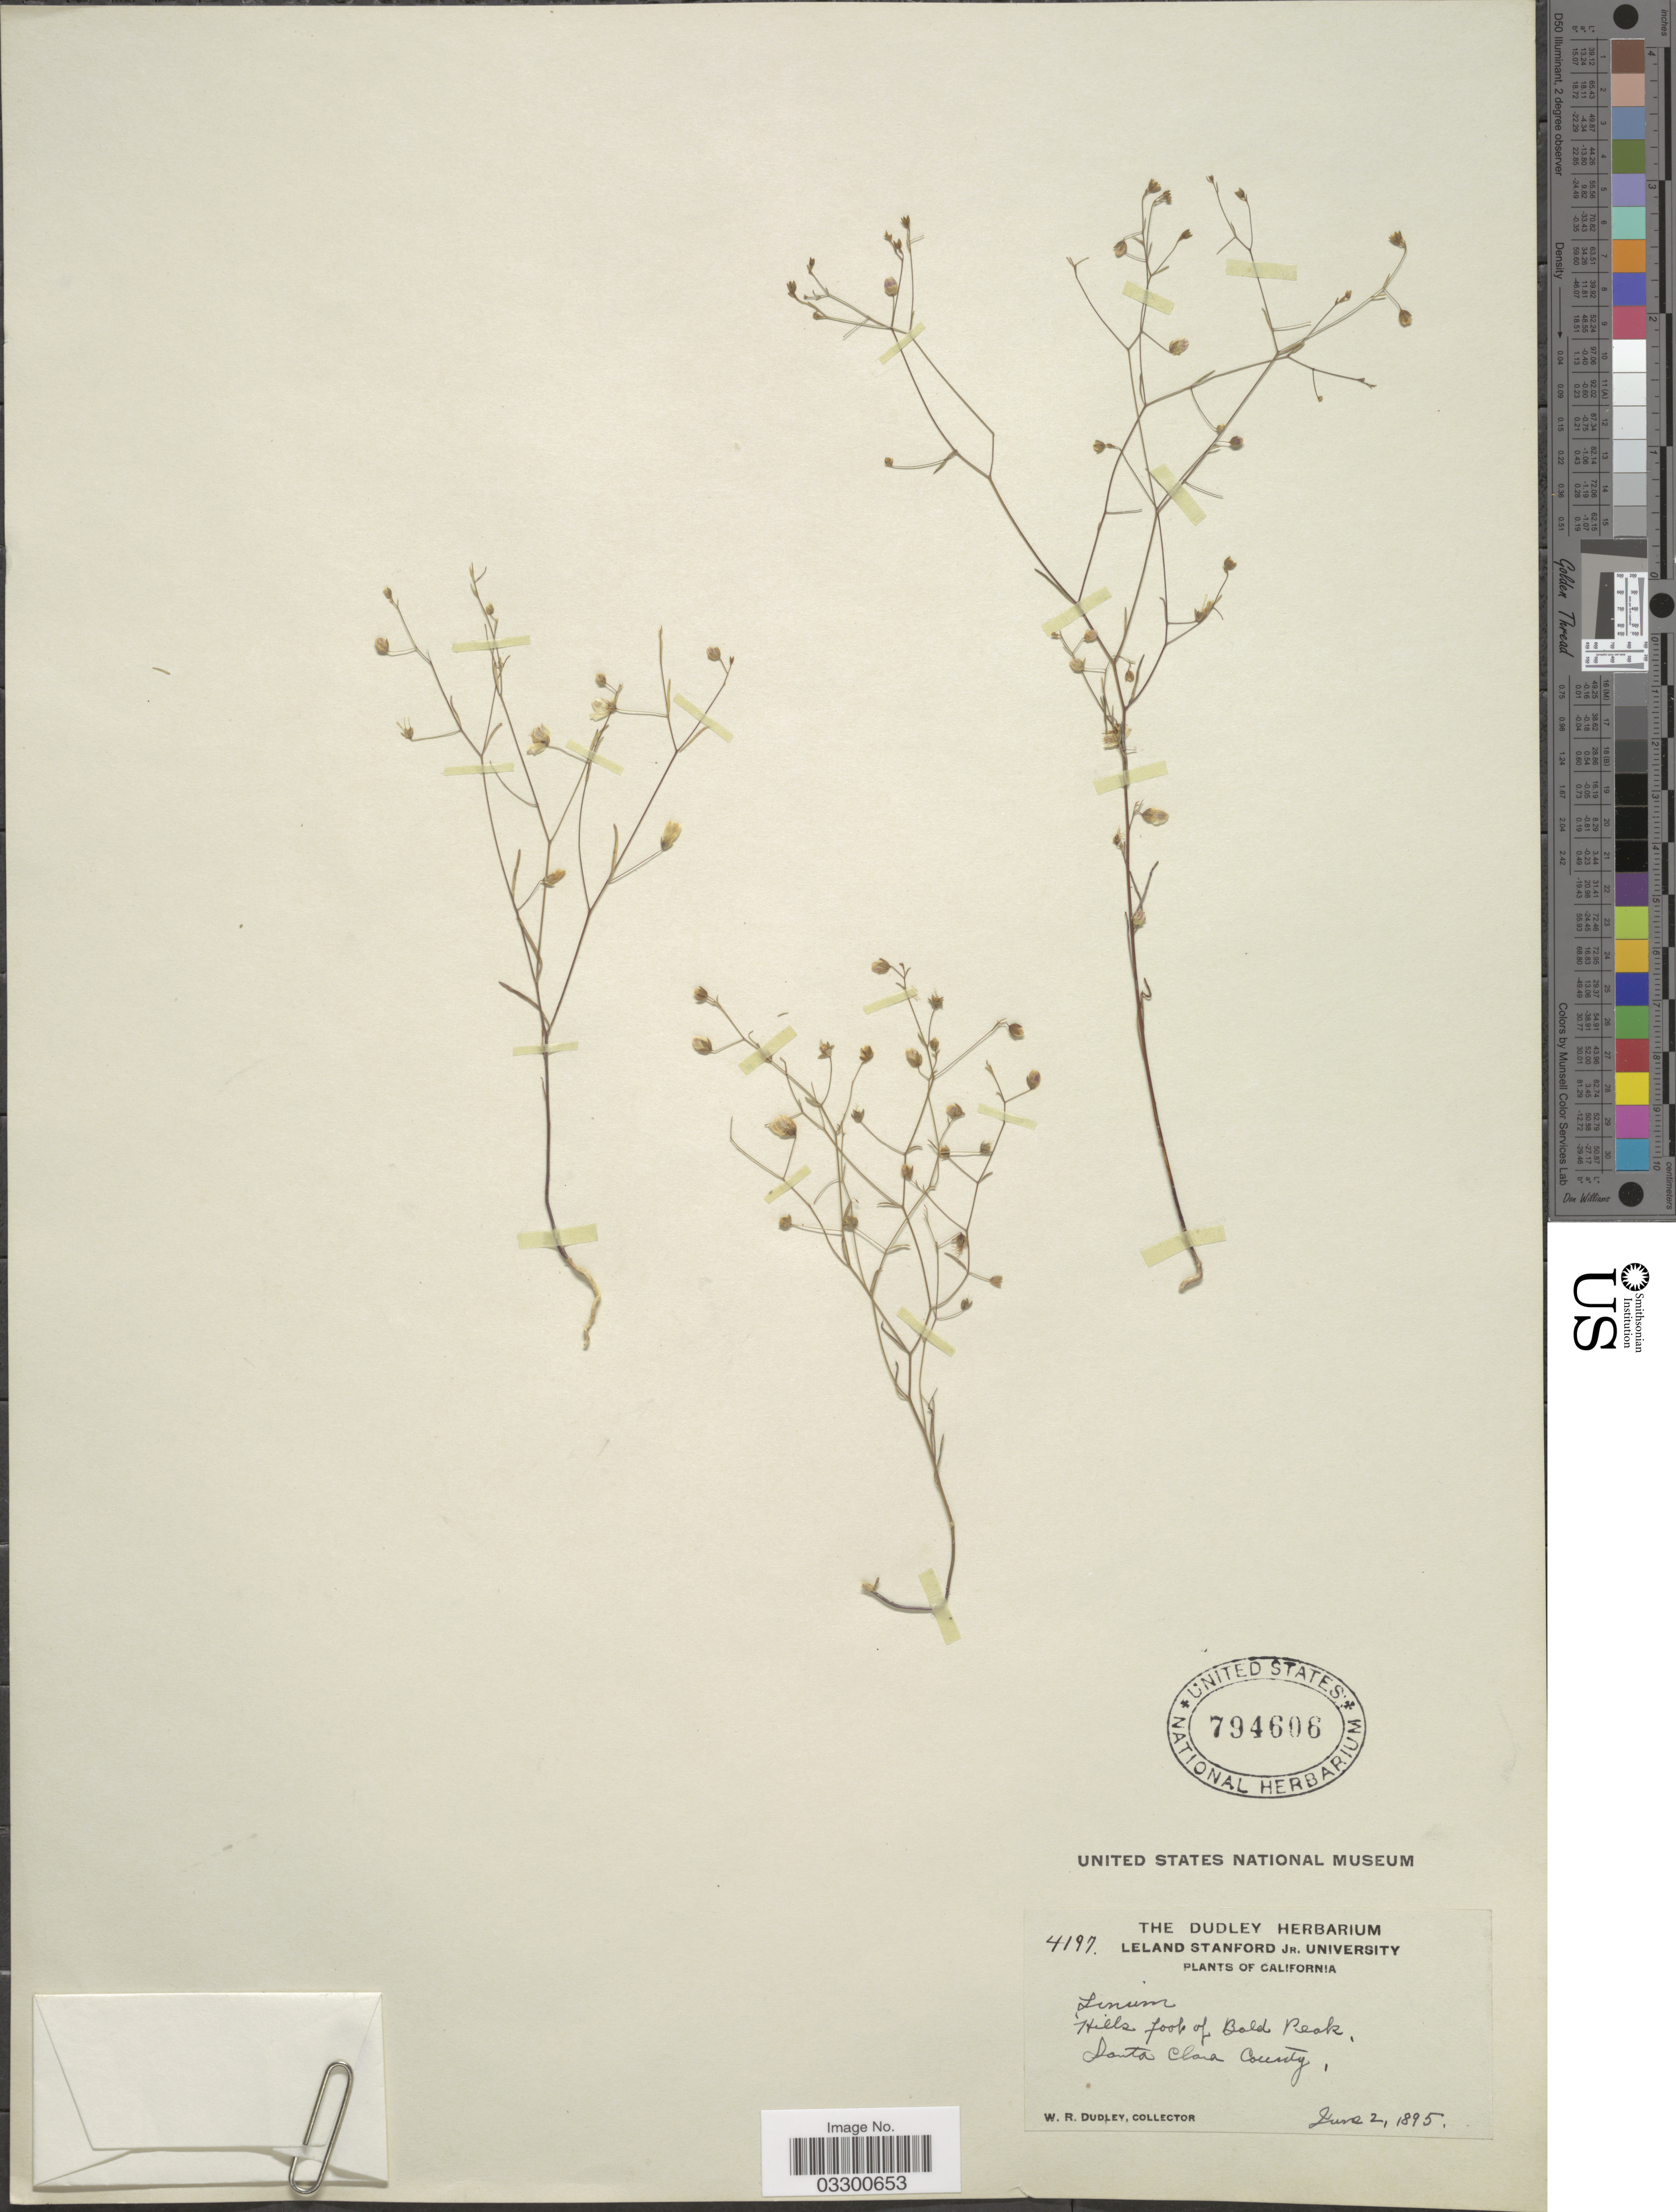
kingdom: Plantae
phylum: Tracheophyta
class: Magnoliopsida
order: Malpighiales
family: Linaceae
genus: Linum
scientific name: Linum spergulinum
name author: A. Gray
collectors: W. Dudley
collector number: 4197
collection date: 1895-06-02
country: United States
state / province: California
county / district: Santa Clara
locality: Hills foot of Bald Peak, Santa Clara County.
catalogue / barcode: US 794606